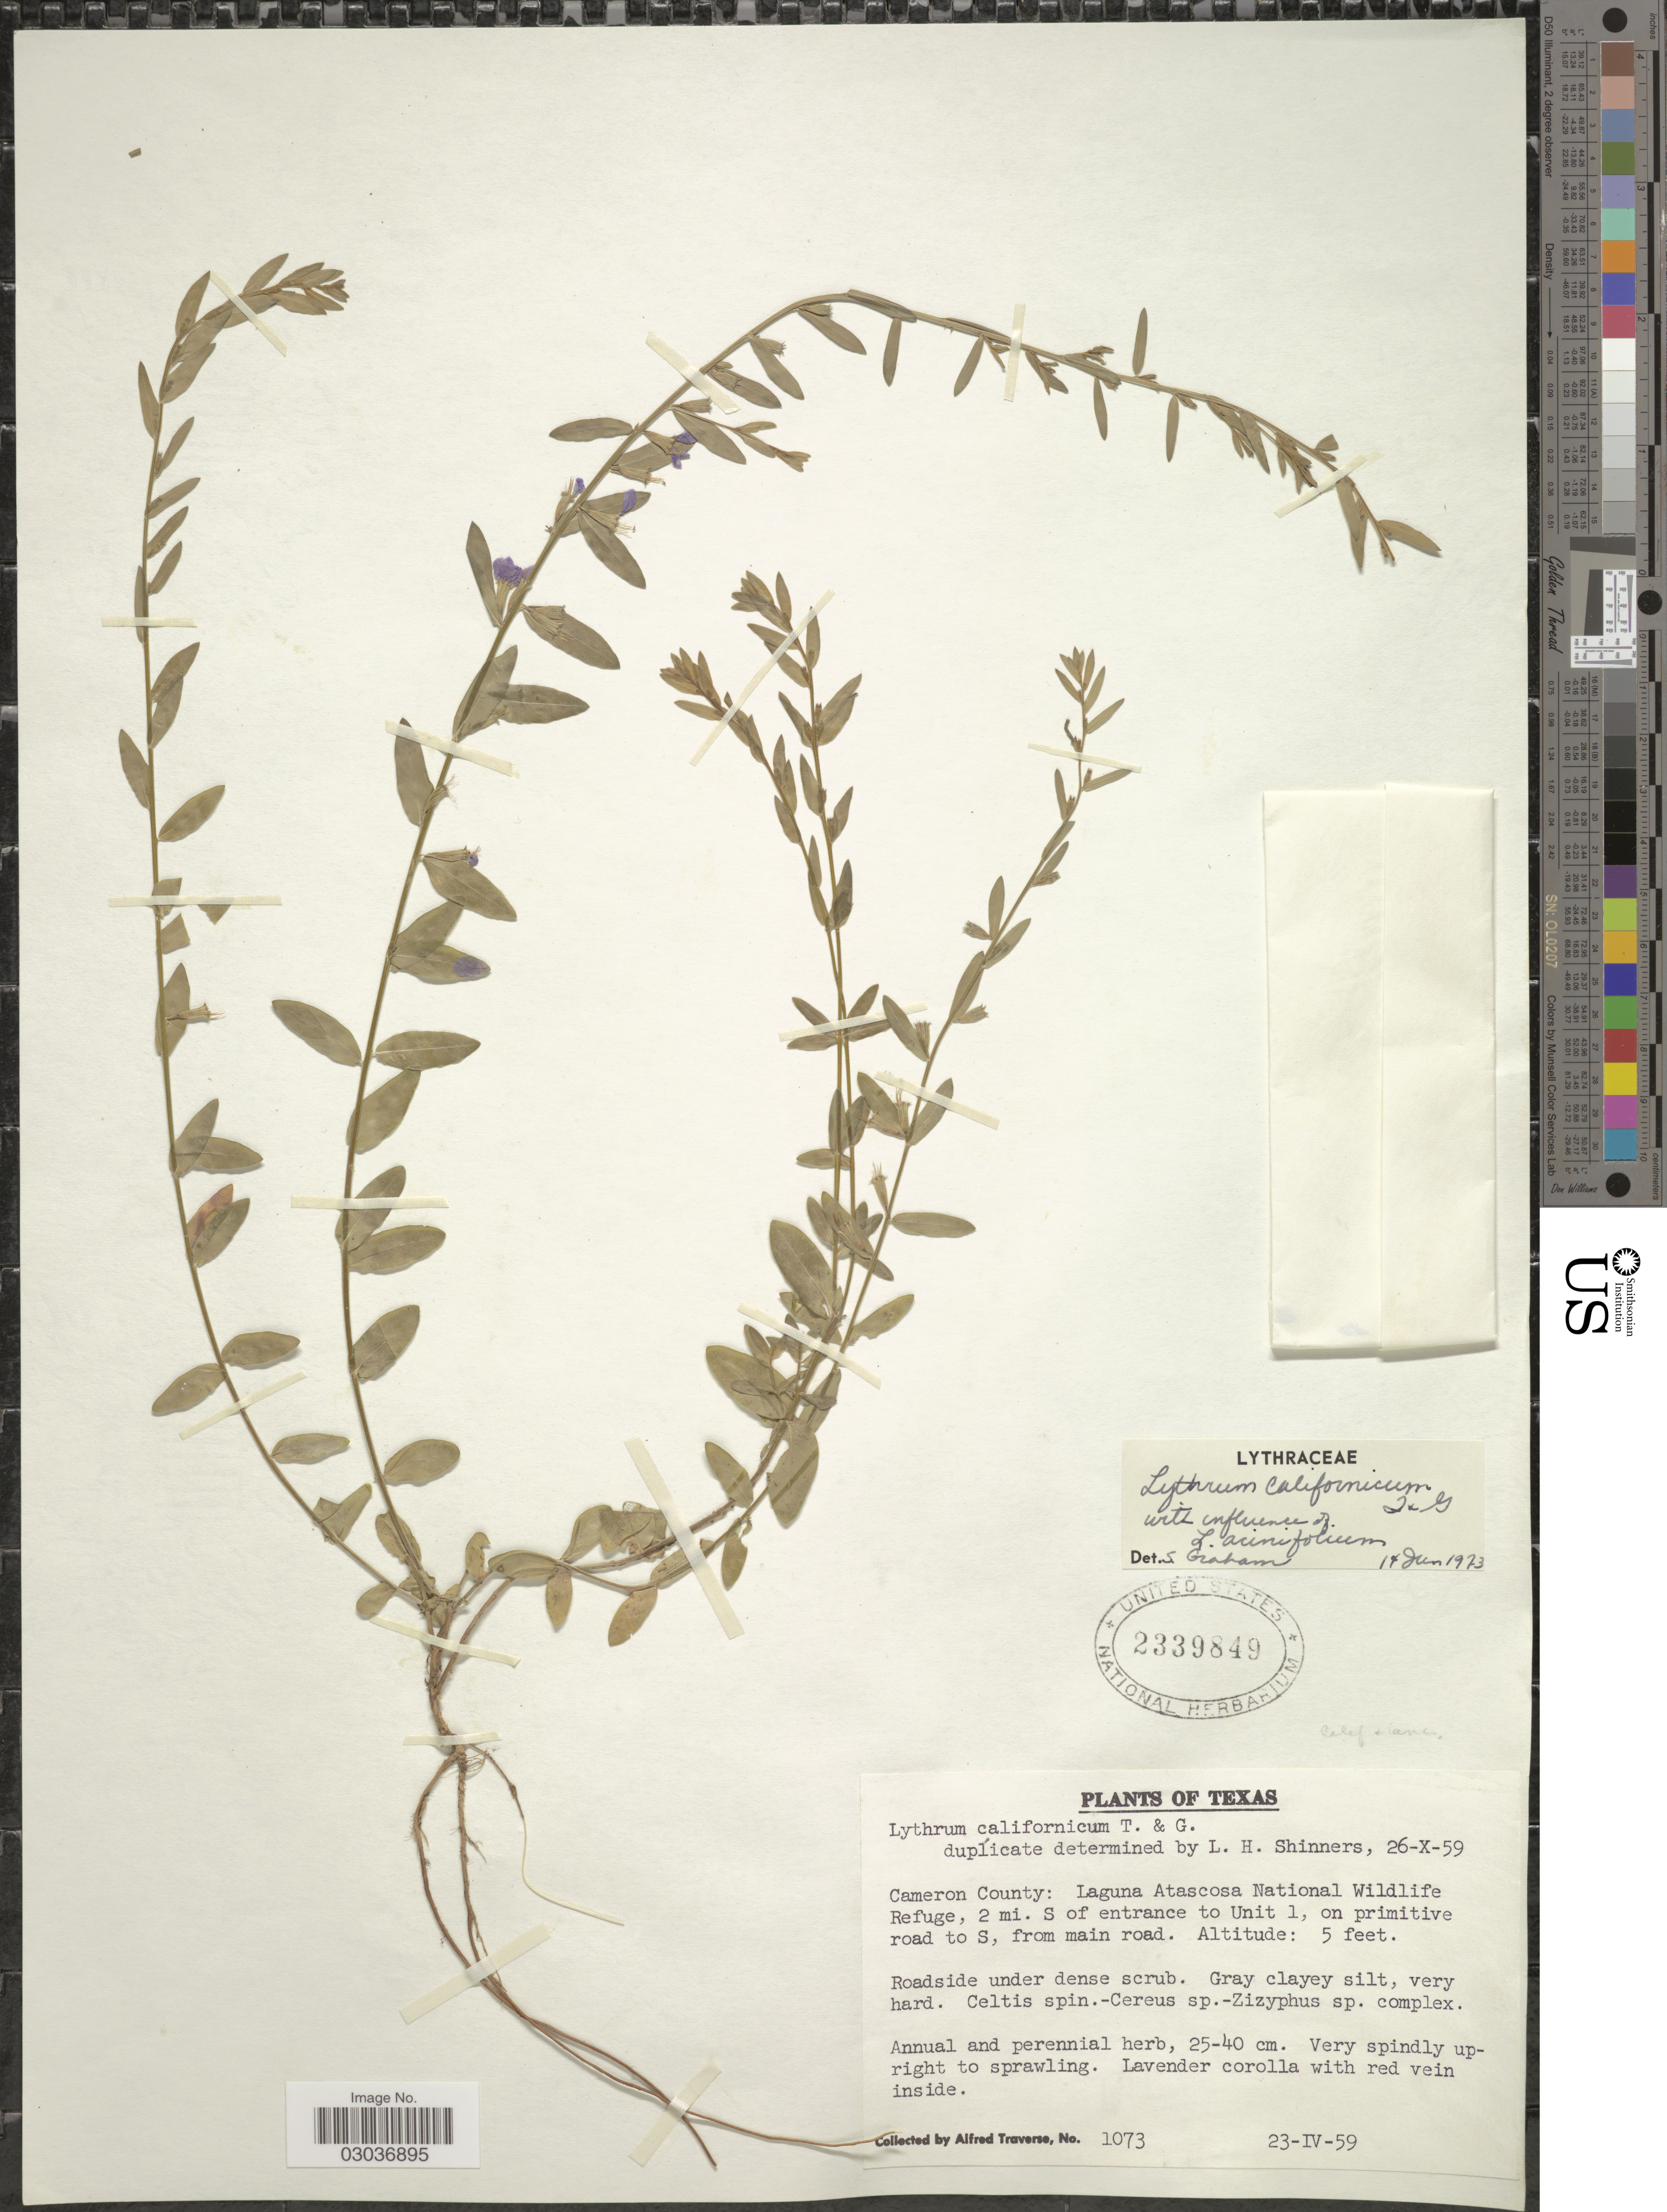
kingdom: Plantae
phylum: Tracheophyta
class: Magnoliopsida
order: Myrtales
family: Lythraceae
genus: Lythrum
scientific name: Lythrum californicum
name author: Torr. & A. Gray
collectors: A. Traverse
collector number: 1073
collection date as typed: Transcribed d/m/y: 23/4/59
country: United States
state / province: Texas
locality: Cameron County: Laguna Atascosa National Wildlife Refuge, 2 mi. S of entrance to Unit 1, on primitive road to S, from main road.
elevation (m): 2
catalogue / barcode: US 2339849